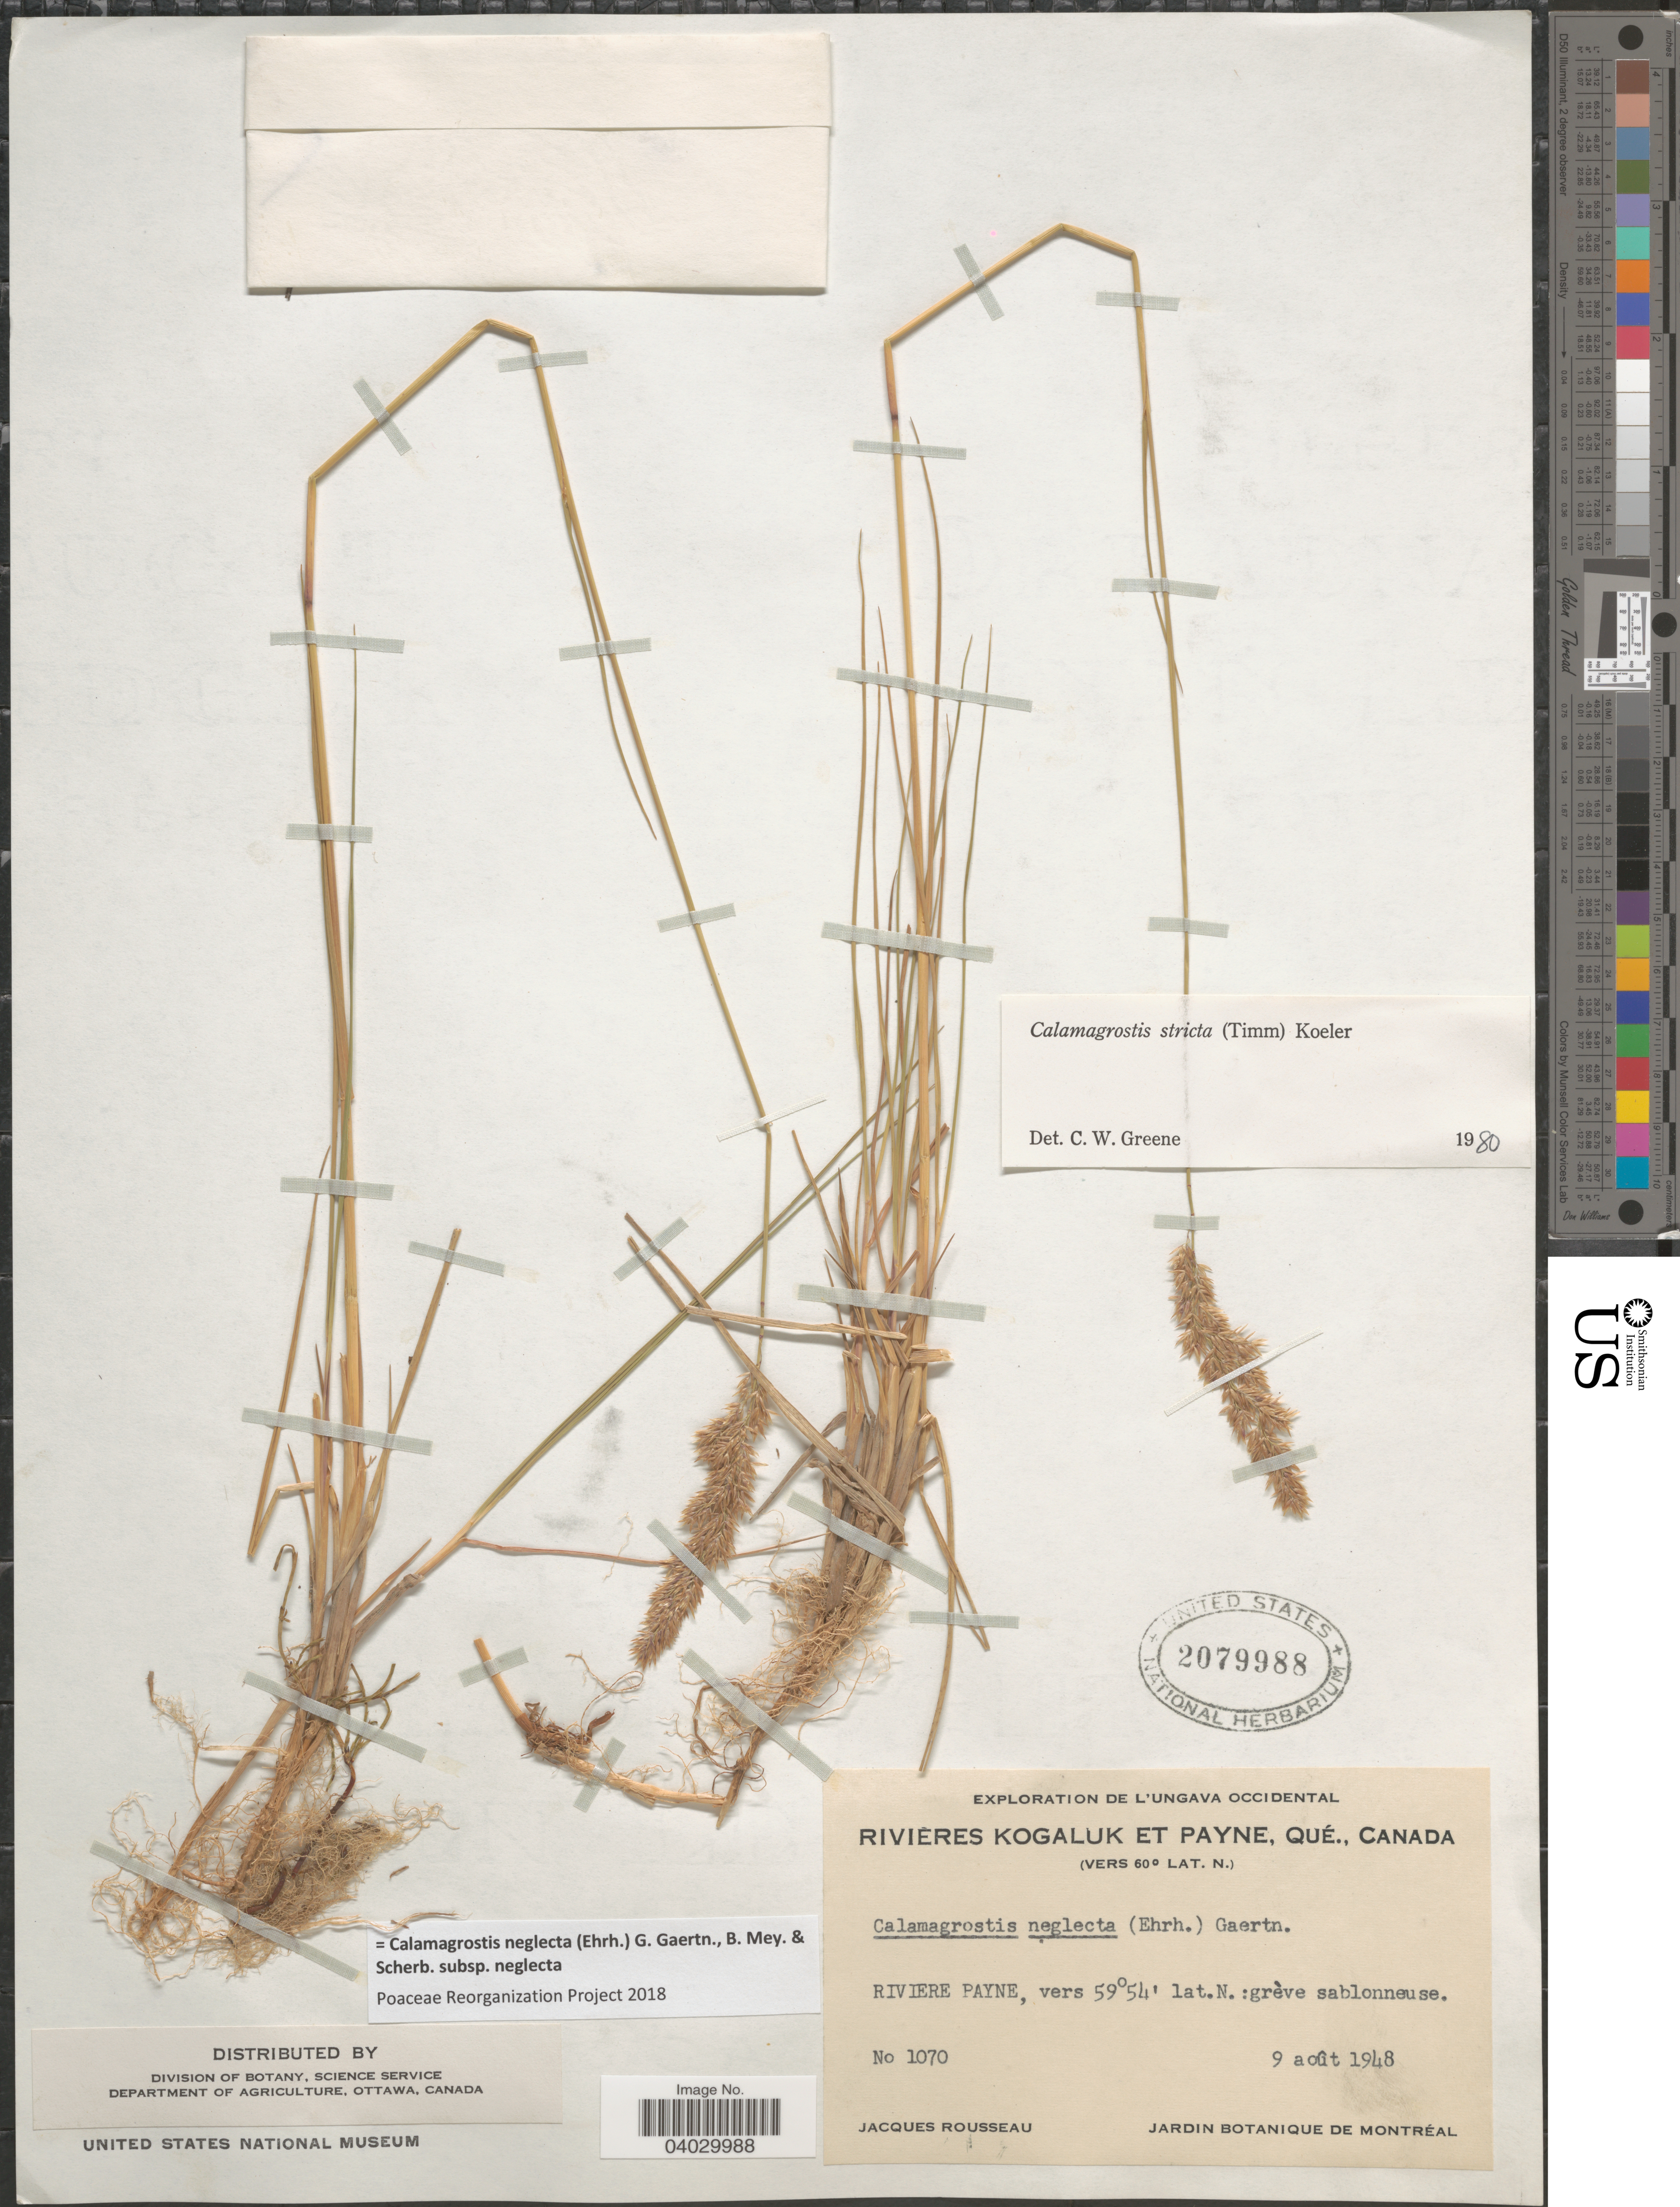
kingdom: Plantae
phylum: Tracheophyta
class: Liliopsida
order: Poales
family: Poaceae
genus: Calamagrostis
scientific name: Calamagrostis neglecta subsp. neglecta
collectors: J. Rousseau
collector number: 1070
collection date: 1948-08-09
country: Canada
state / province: Quebec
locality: L'Ungava Occidental. Rivières Kogaluk et Payne. Riviere Payne.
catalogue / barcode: US 2079988